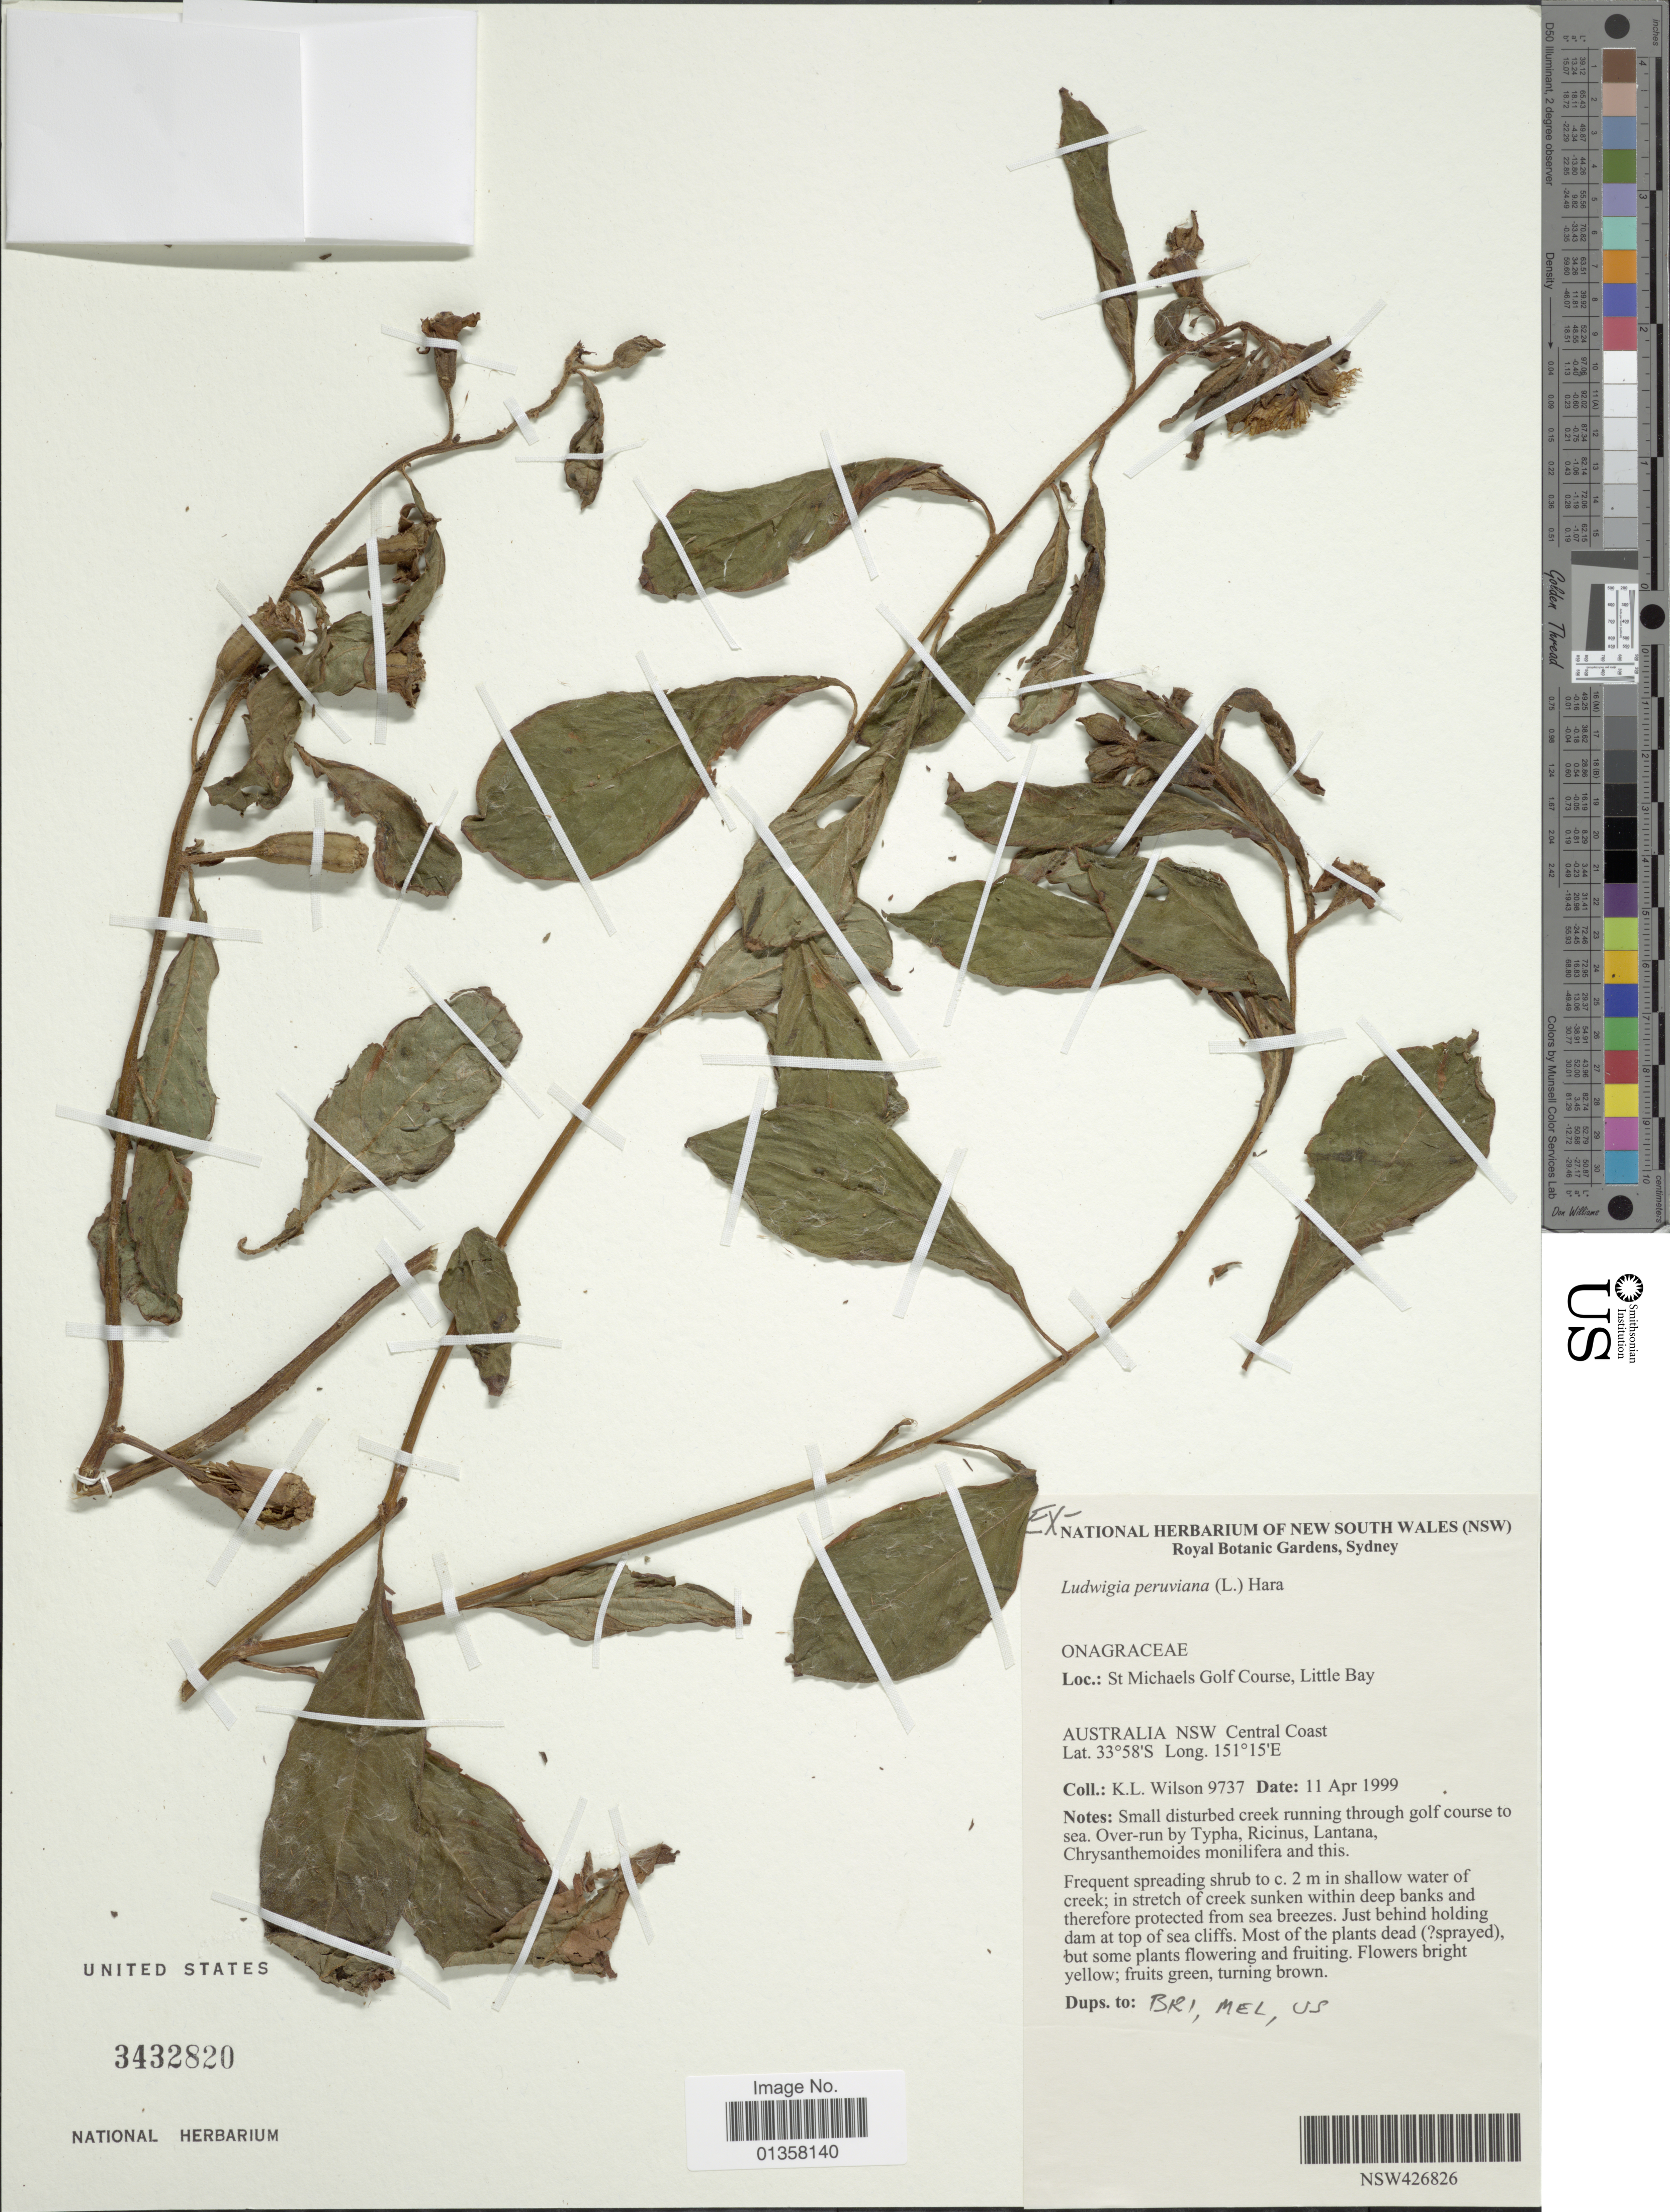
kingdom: Plantae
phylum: Tracheophyta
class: Magnoliopsida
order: Myrtales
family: Onagraceae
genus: Ludwigia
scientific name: Ludwigia peruviana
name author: (L.) H. Hara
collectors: K. L. Wilson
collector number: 9737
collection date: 1999-04-11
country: Australia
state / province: New South Wales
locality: St Michaels Golf Course, Little Bay, Central Coast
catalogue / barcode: US 3432820